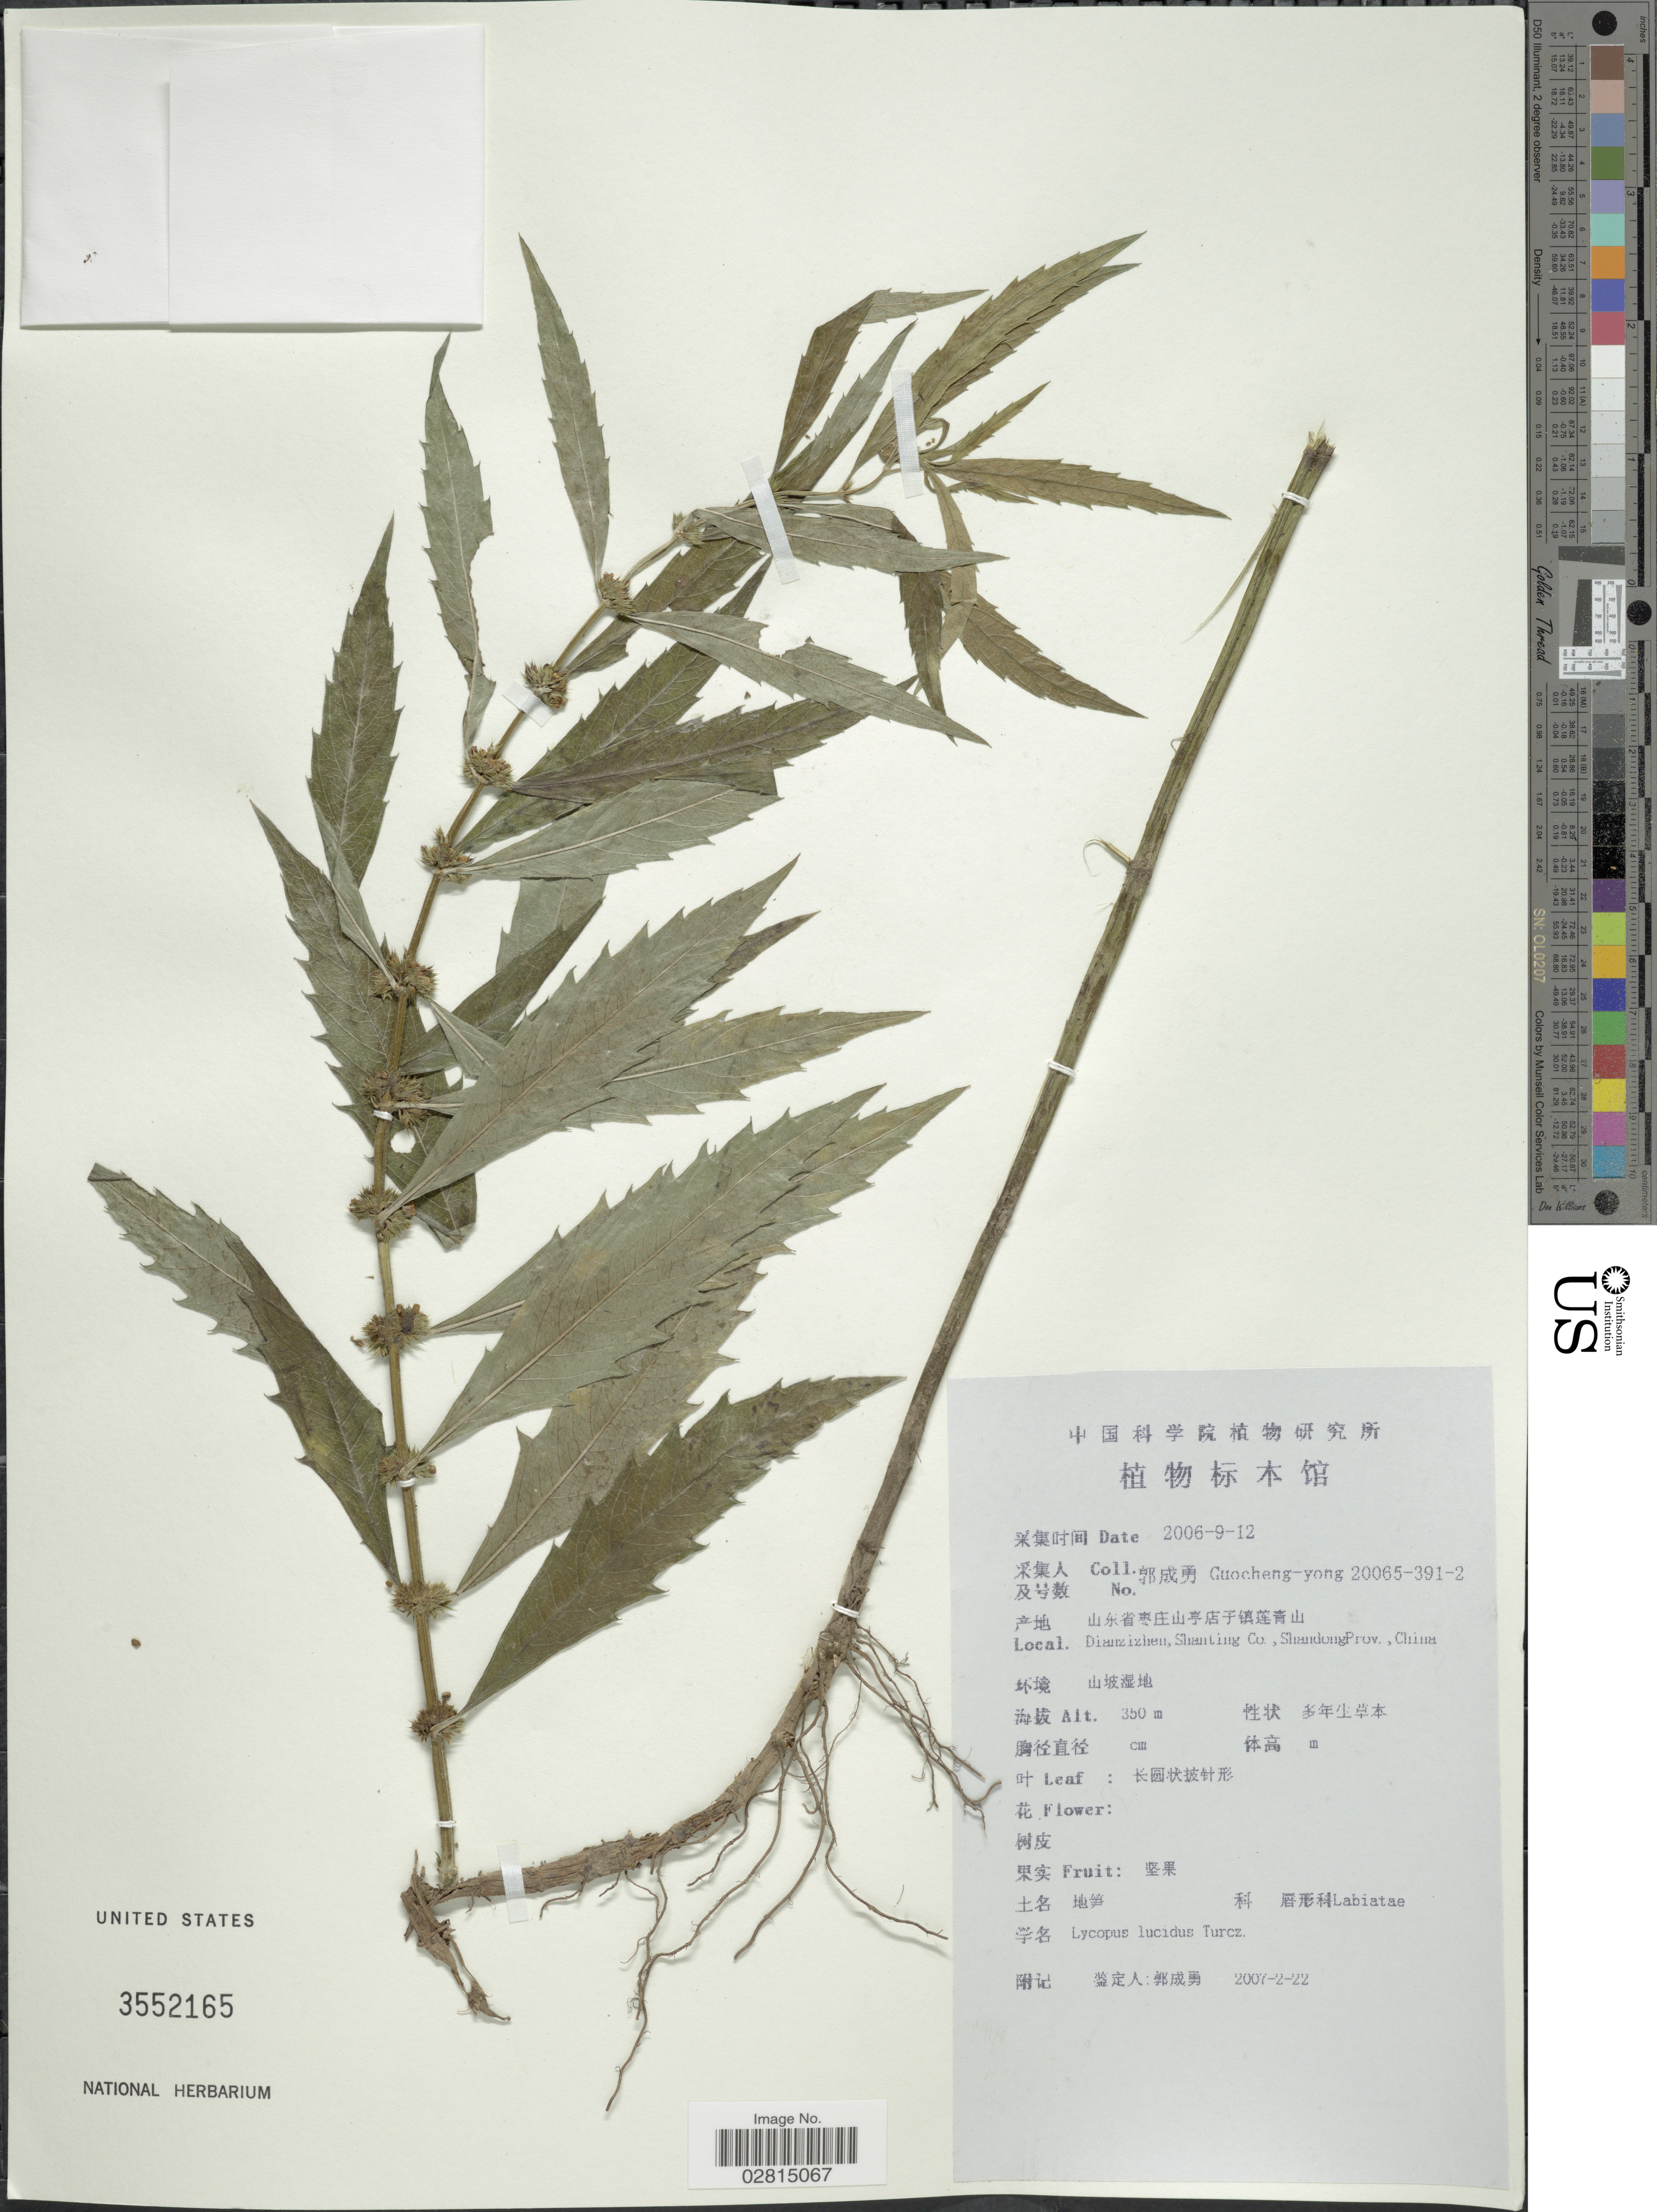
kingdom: Plantae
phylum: Tracheophyta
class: Magnoliopsida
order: Lamiales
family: Lamiaceae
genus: Lycopus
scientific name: Lycopus lucidus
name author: Turcz. ex Benth.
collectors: Guo cheng-yong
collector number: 20065-391-2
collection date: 2006-09-12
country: China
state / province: Shandong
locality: Dianzizhen, Shanting Co.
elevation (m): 350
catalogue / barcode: US 3552165